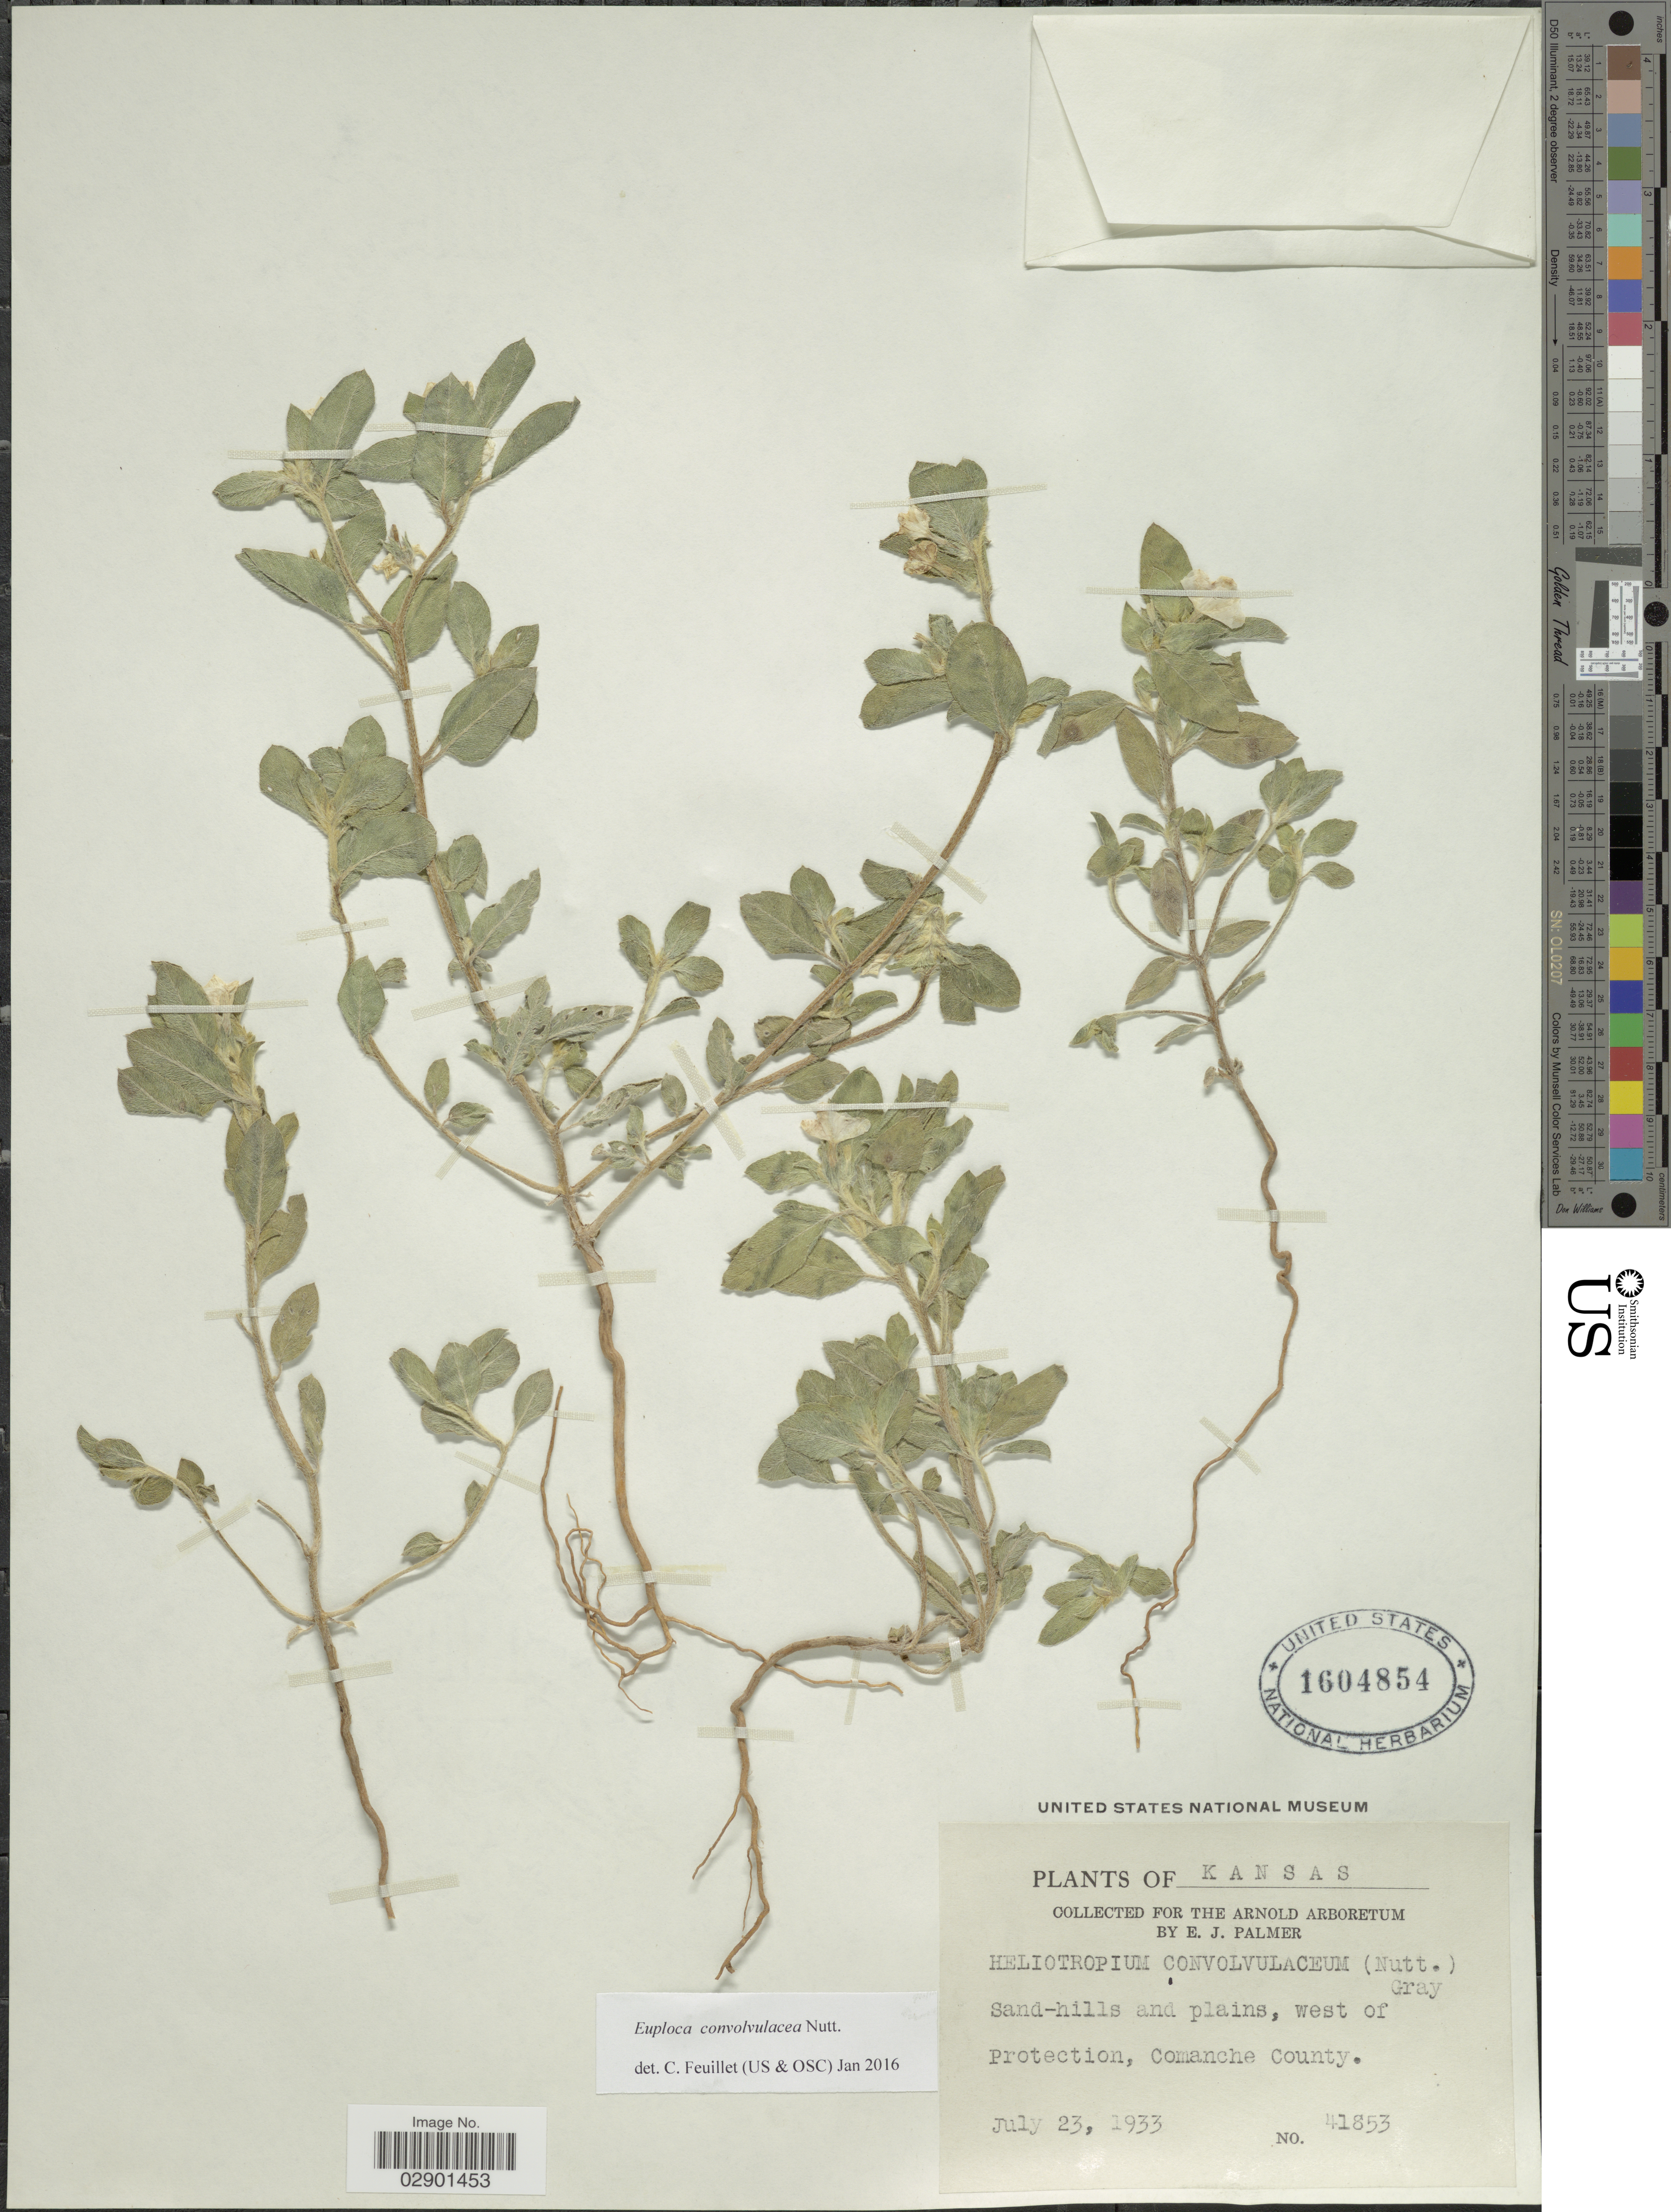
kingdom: Plantae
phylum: Tracheophyta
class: Magnoliopsida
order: Boraginales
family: Heliotropiaceae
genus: Euploca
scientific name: Euploca convolvulacea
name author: Nutt.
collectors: E. J. Palmer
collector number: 41853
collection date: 1933-07-23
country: United States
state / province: Kansas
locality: Sand-hills and plains, west of Protection, Comanche County.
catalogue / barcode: US 1604854